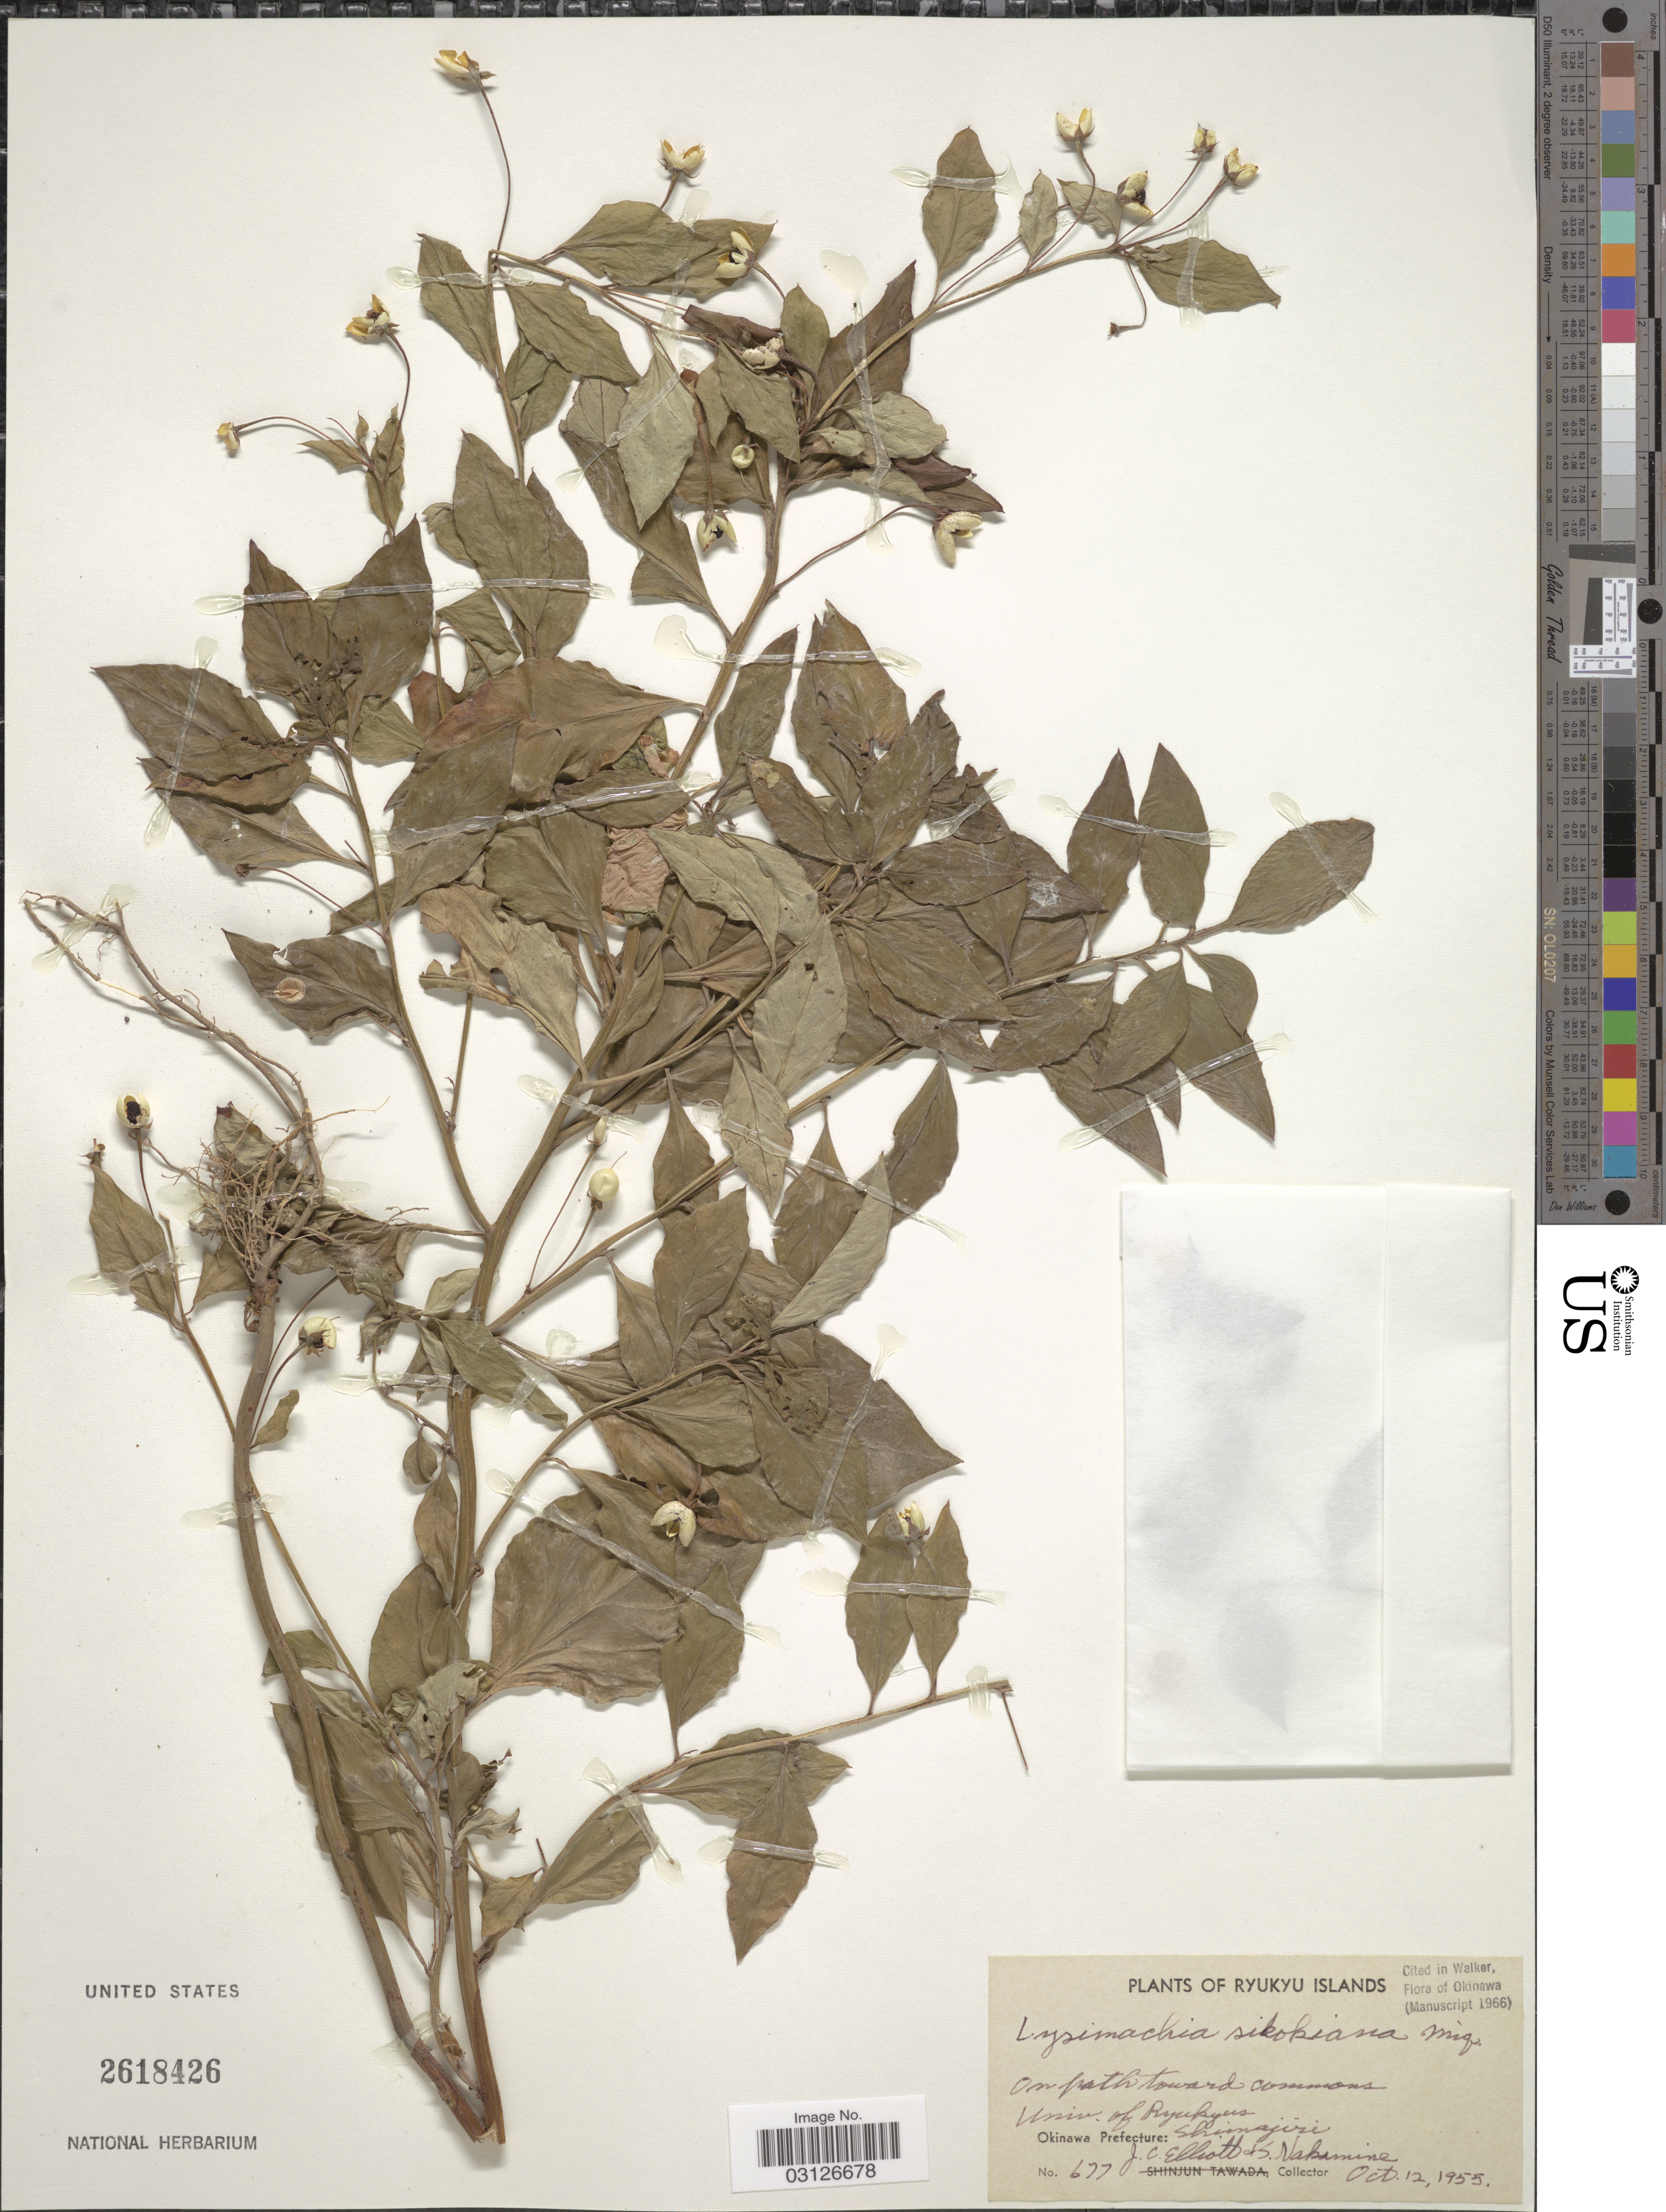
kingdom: Plantae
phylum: Tracheophyta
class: Magnoliopsida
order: Ericales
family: Primulaceae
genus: Lysimachia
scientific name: Lysimachia sikokiana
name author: Miq.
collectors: J. C. Elliott & S. Nakamine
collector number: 677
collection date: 1955-10-12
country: Japan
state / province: Okinawa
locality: Univ. of Ryukyus. Okinawa Prefecture: Shimajiri.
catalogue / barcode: US 2618426